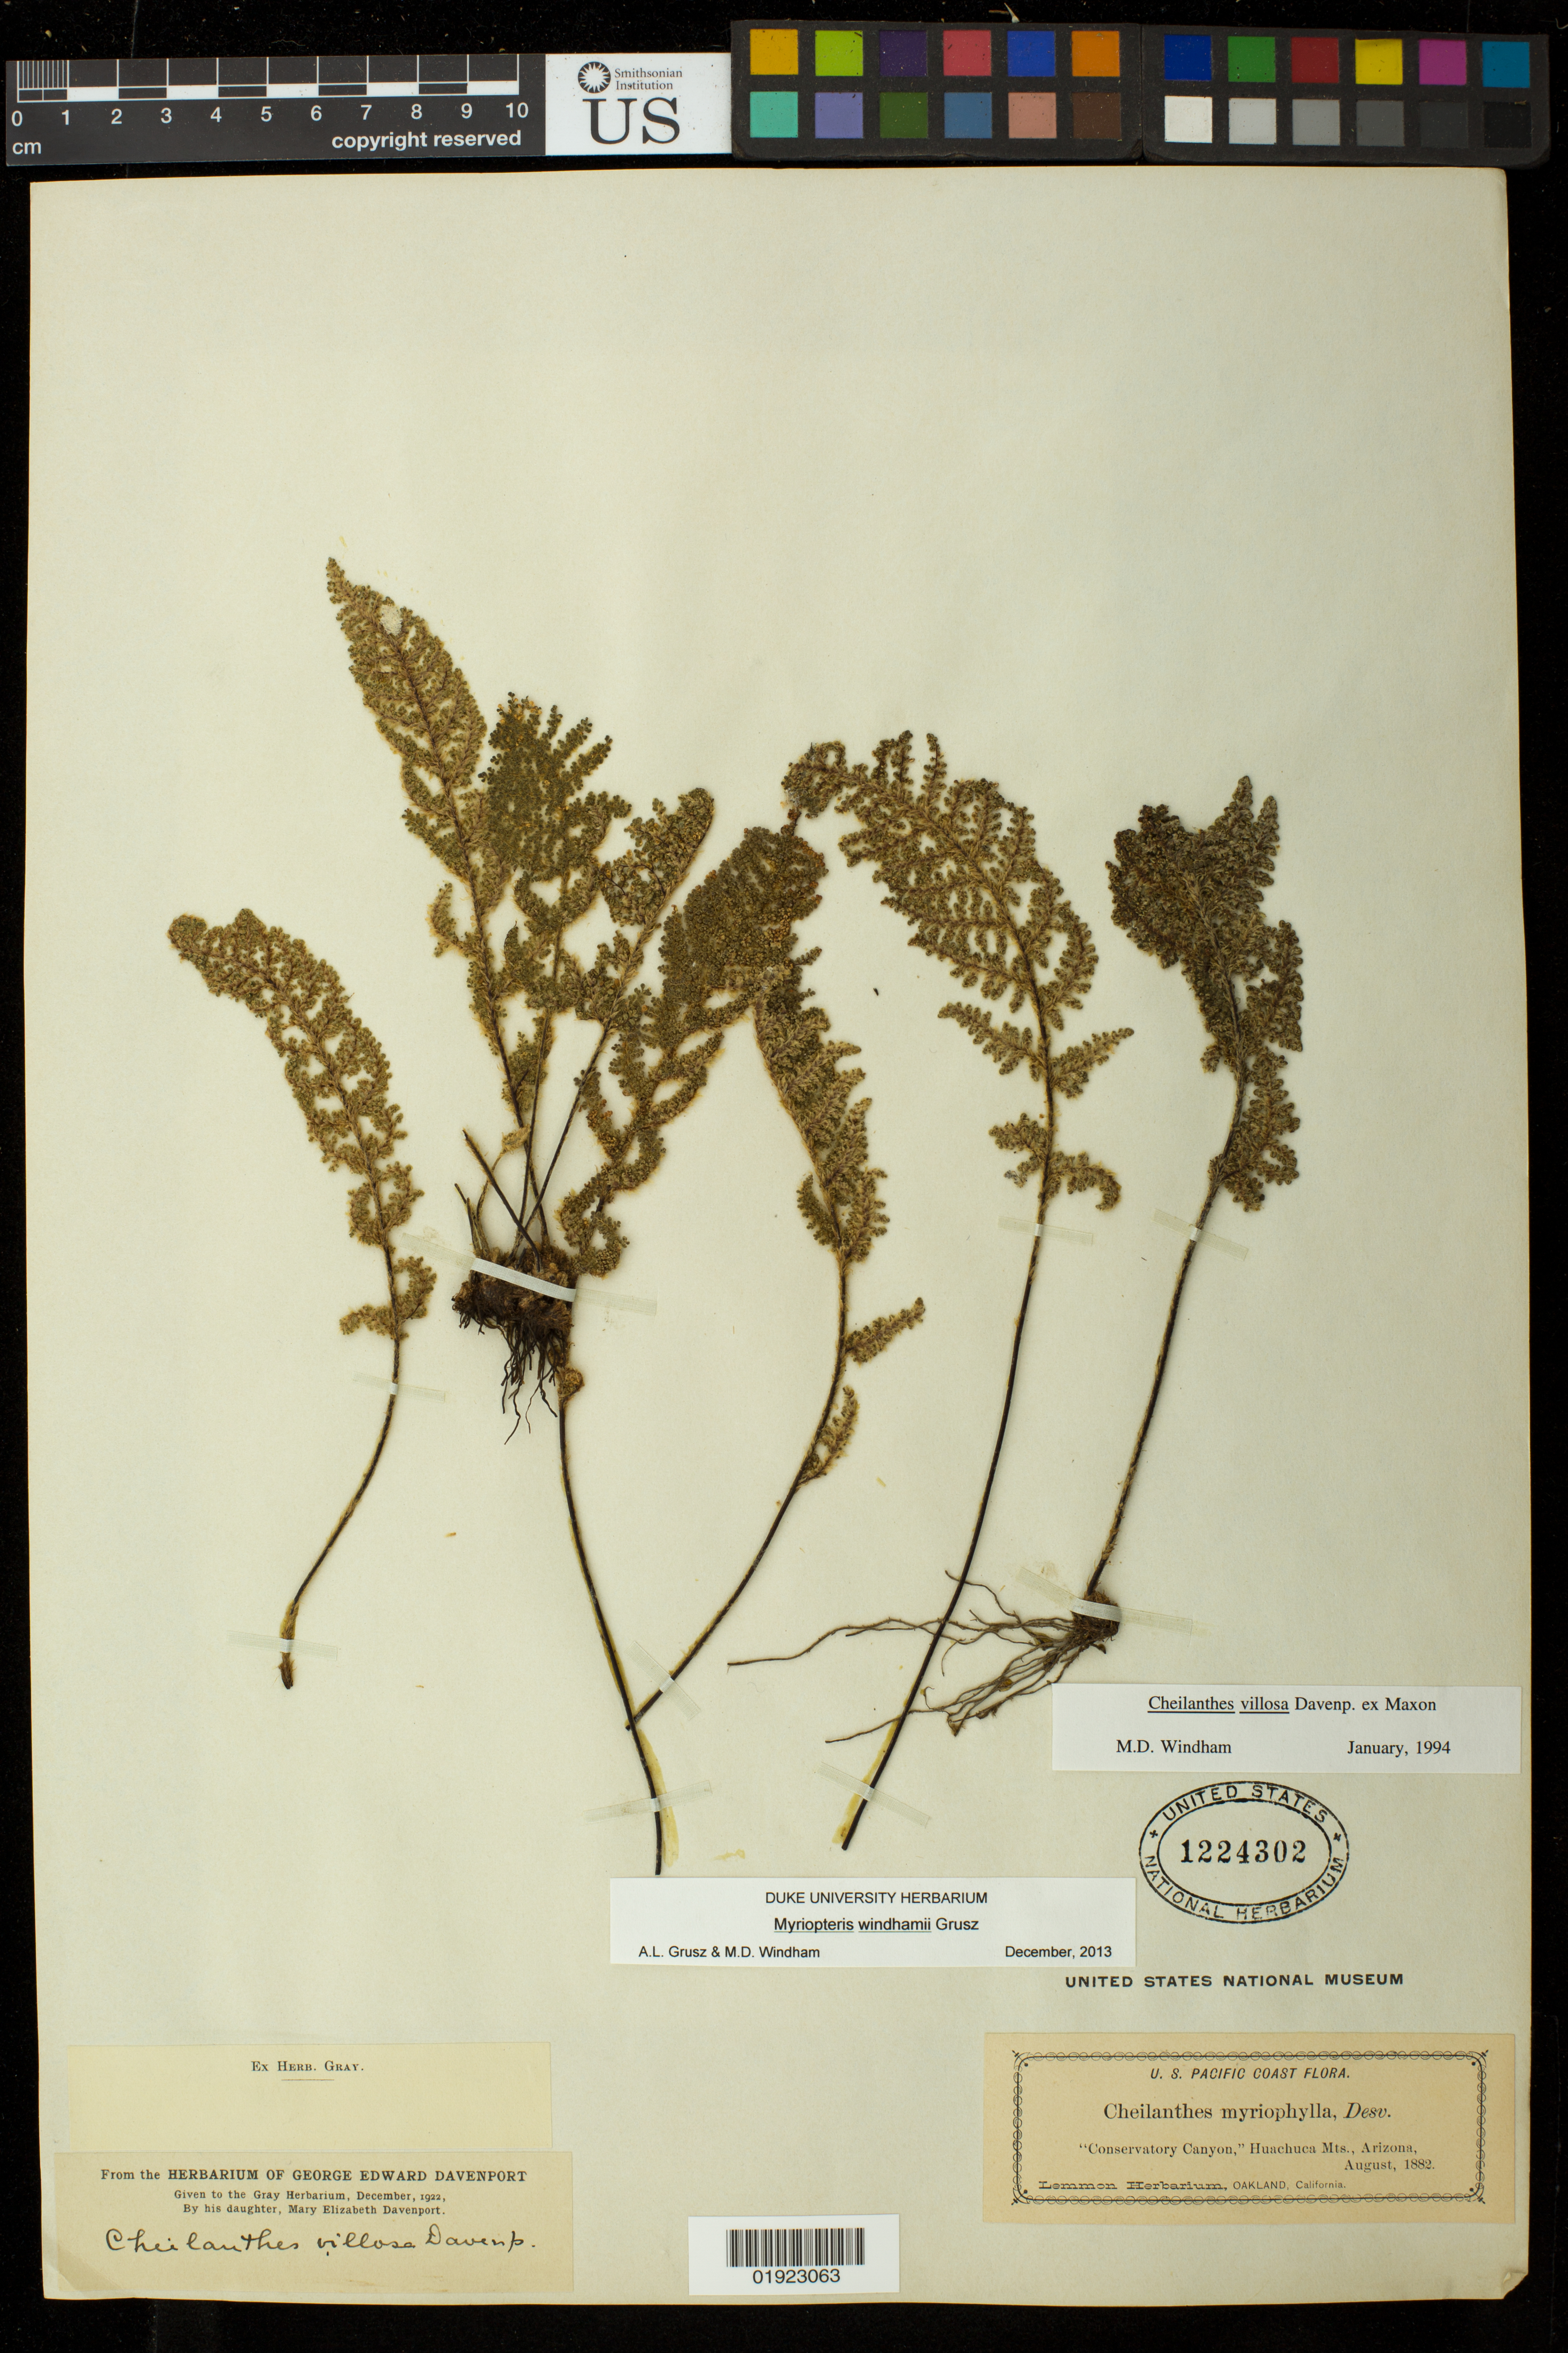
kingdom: Plantae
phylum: Tracheophyta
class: Polypodiopsida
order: Polypodiales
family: Pteridaceae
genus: Myriopteris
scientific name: Myriopteris windhamii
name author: Grusz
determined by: Grusz, A. L.; Windham, M. D.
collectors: ex herb. Lemmon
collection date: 1882-08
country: United States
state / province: Arizona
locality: Conservatory Canyon, Huachuca Mts.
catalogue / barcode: US 1224302